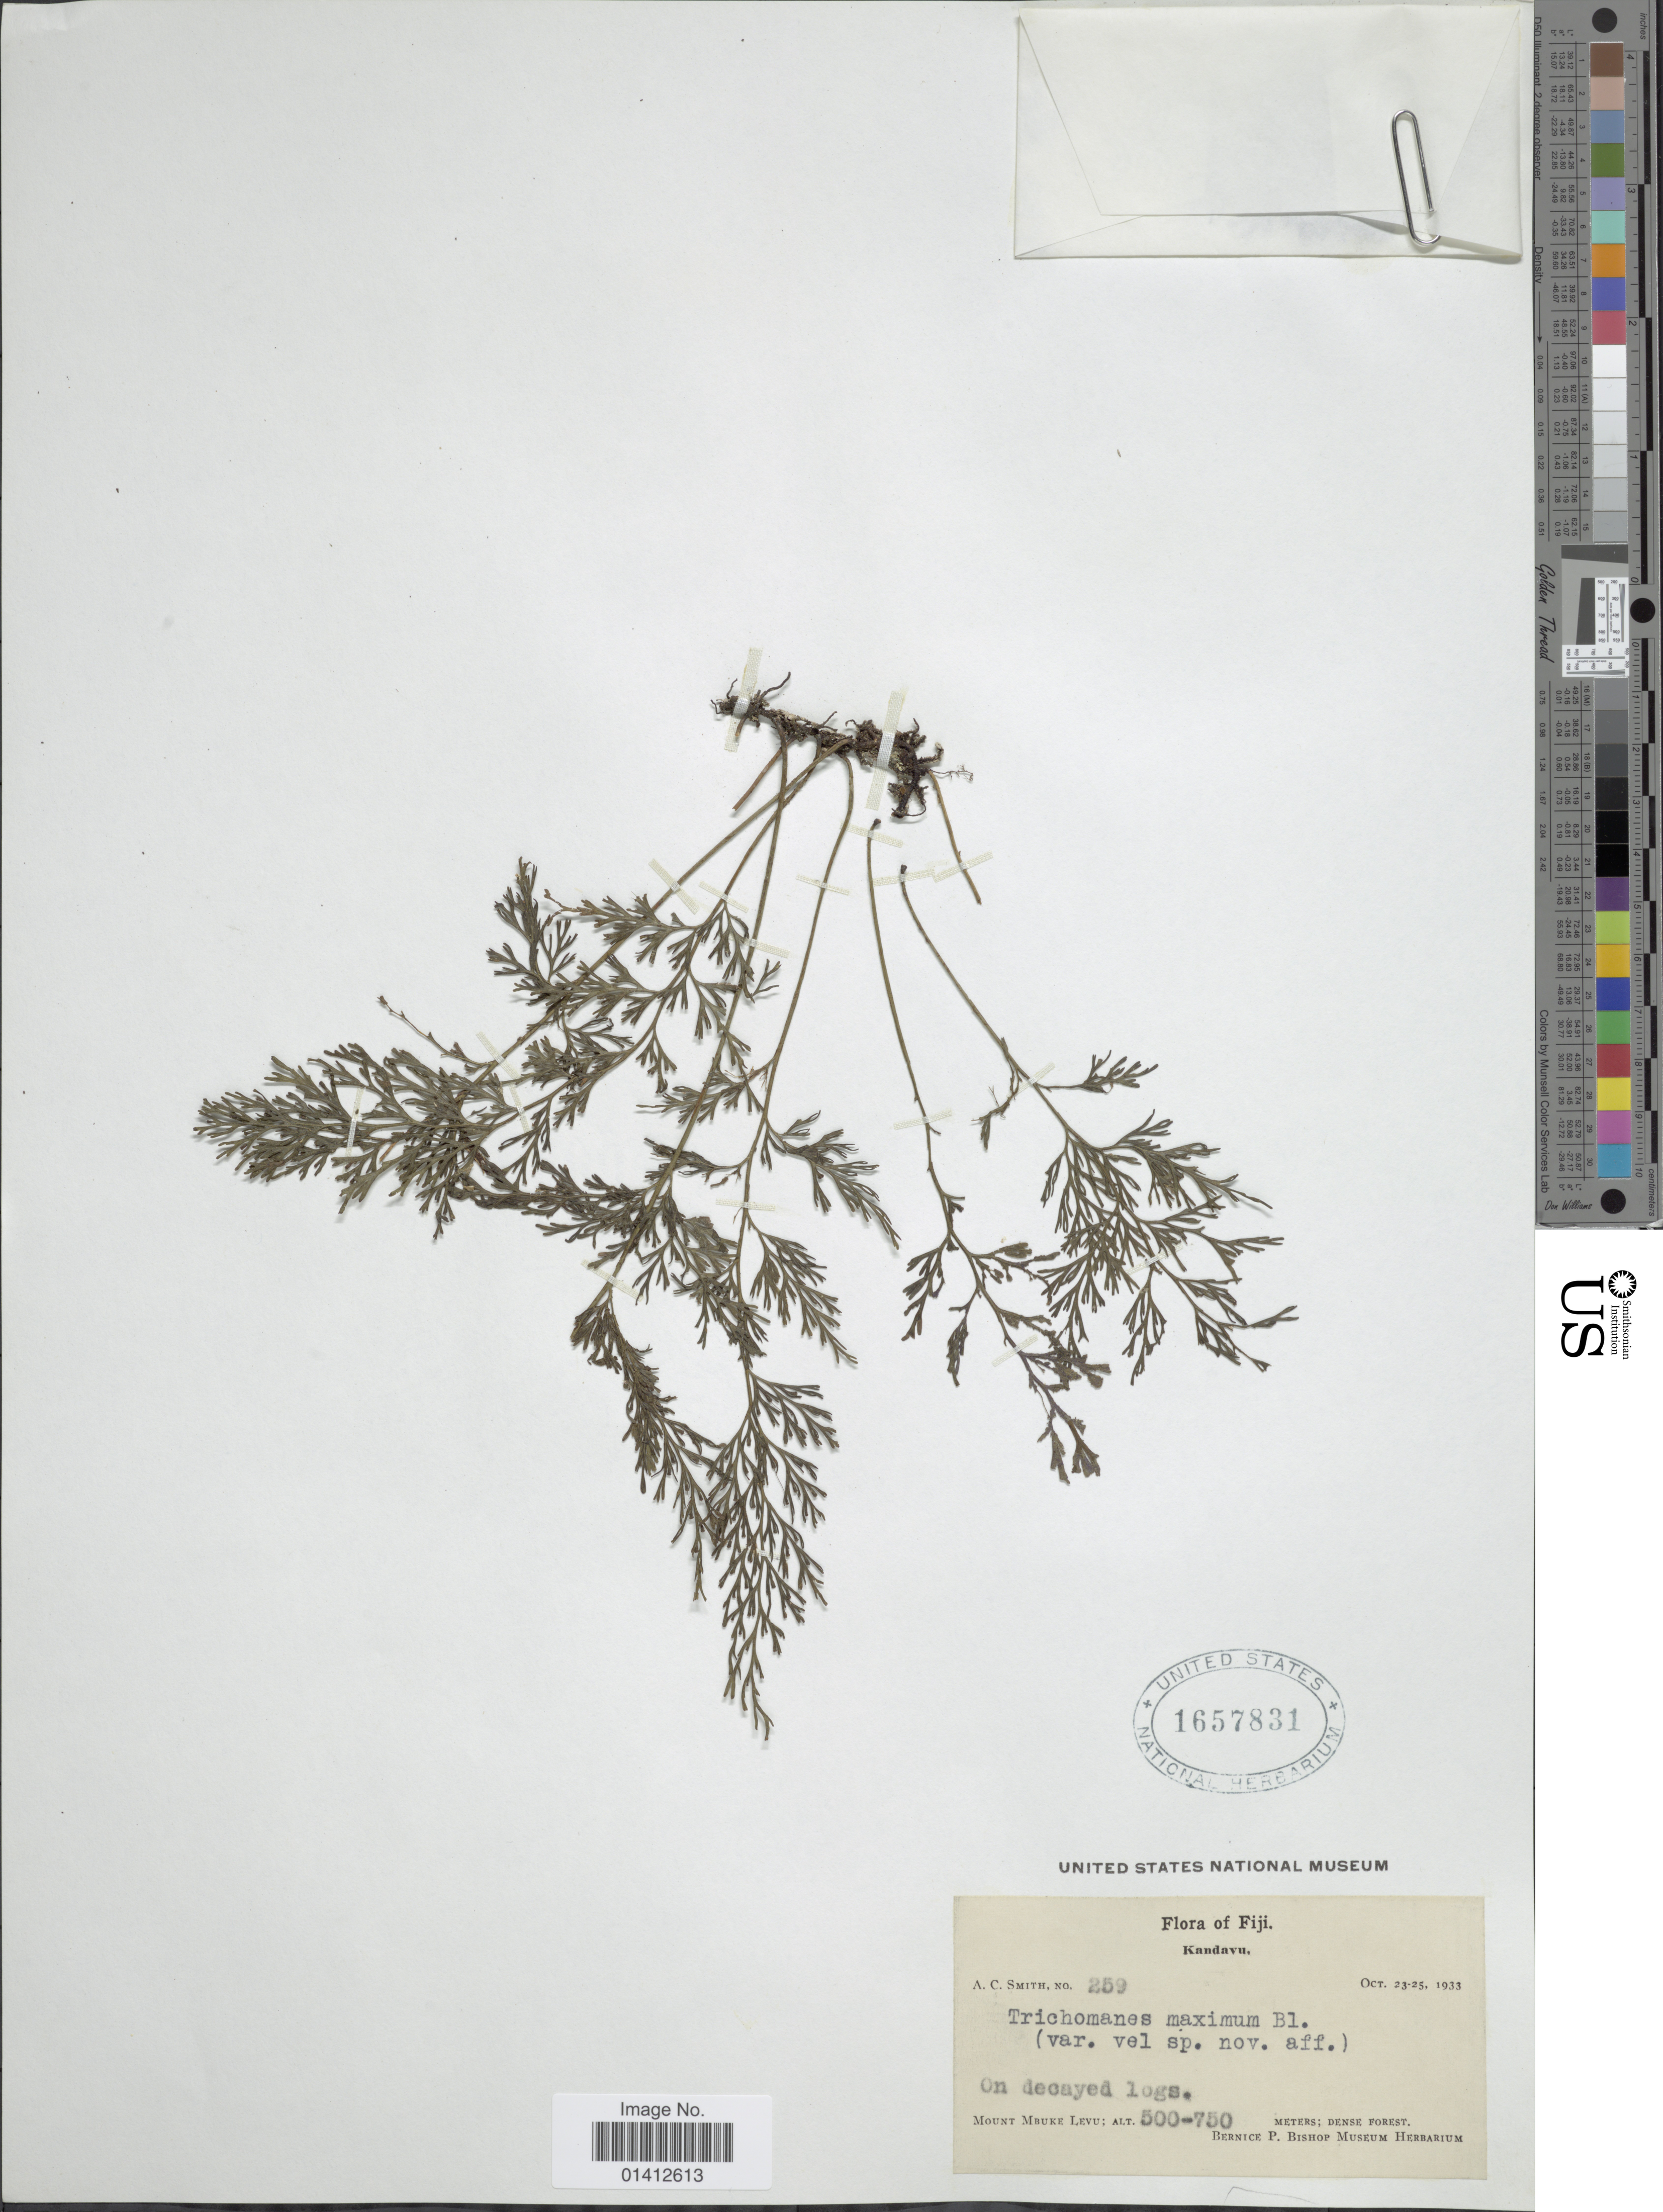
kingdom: Plantae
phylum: Tracheophyta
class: Polypodiopsida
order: Hymenophyllales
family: Hymenophyllaceae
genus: Vandenboschia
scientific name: Vandenboschia maxima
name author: (Blume) Copel.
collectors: A. C. Smith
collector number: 259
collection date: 1933-10-23/1933-10-25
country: Fiji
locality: Kandavu, Mount Mbuke Levu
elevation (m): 500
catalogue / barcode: US 1657831